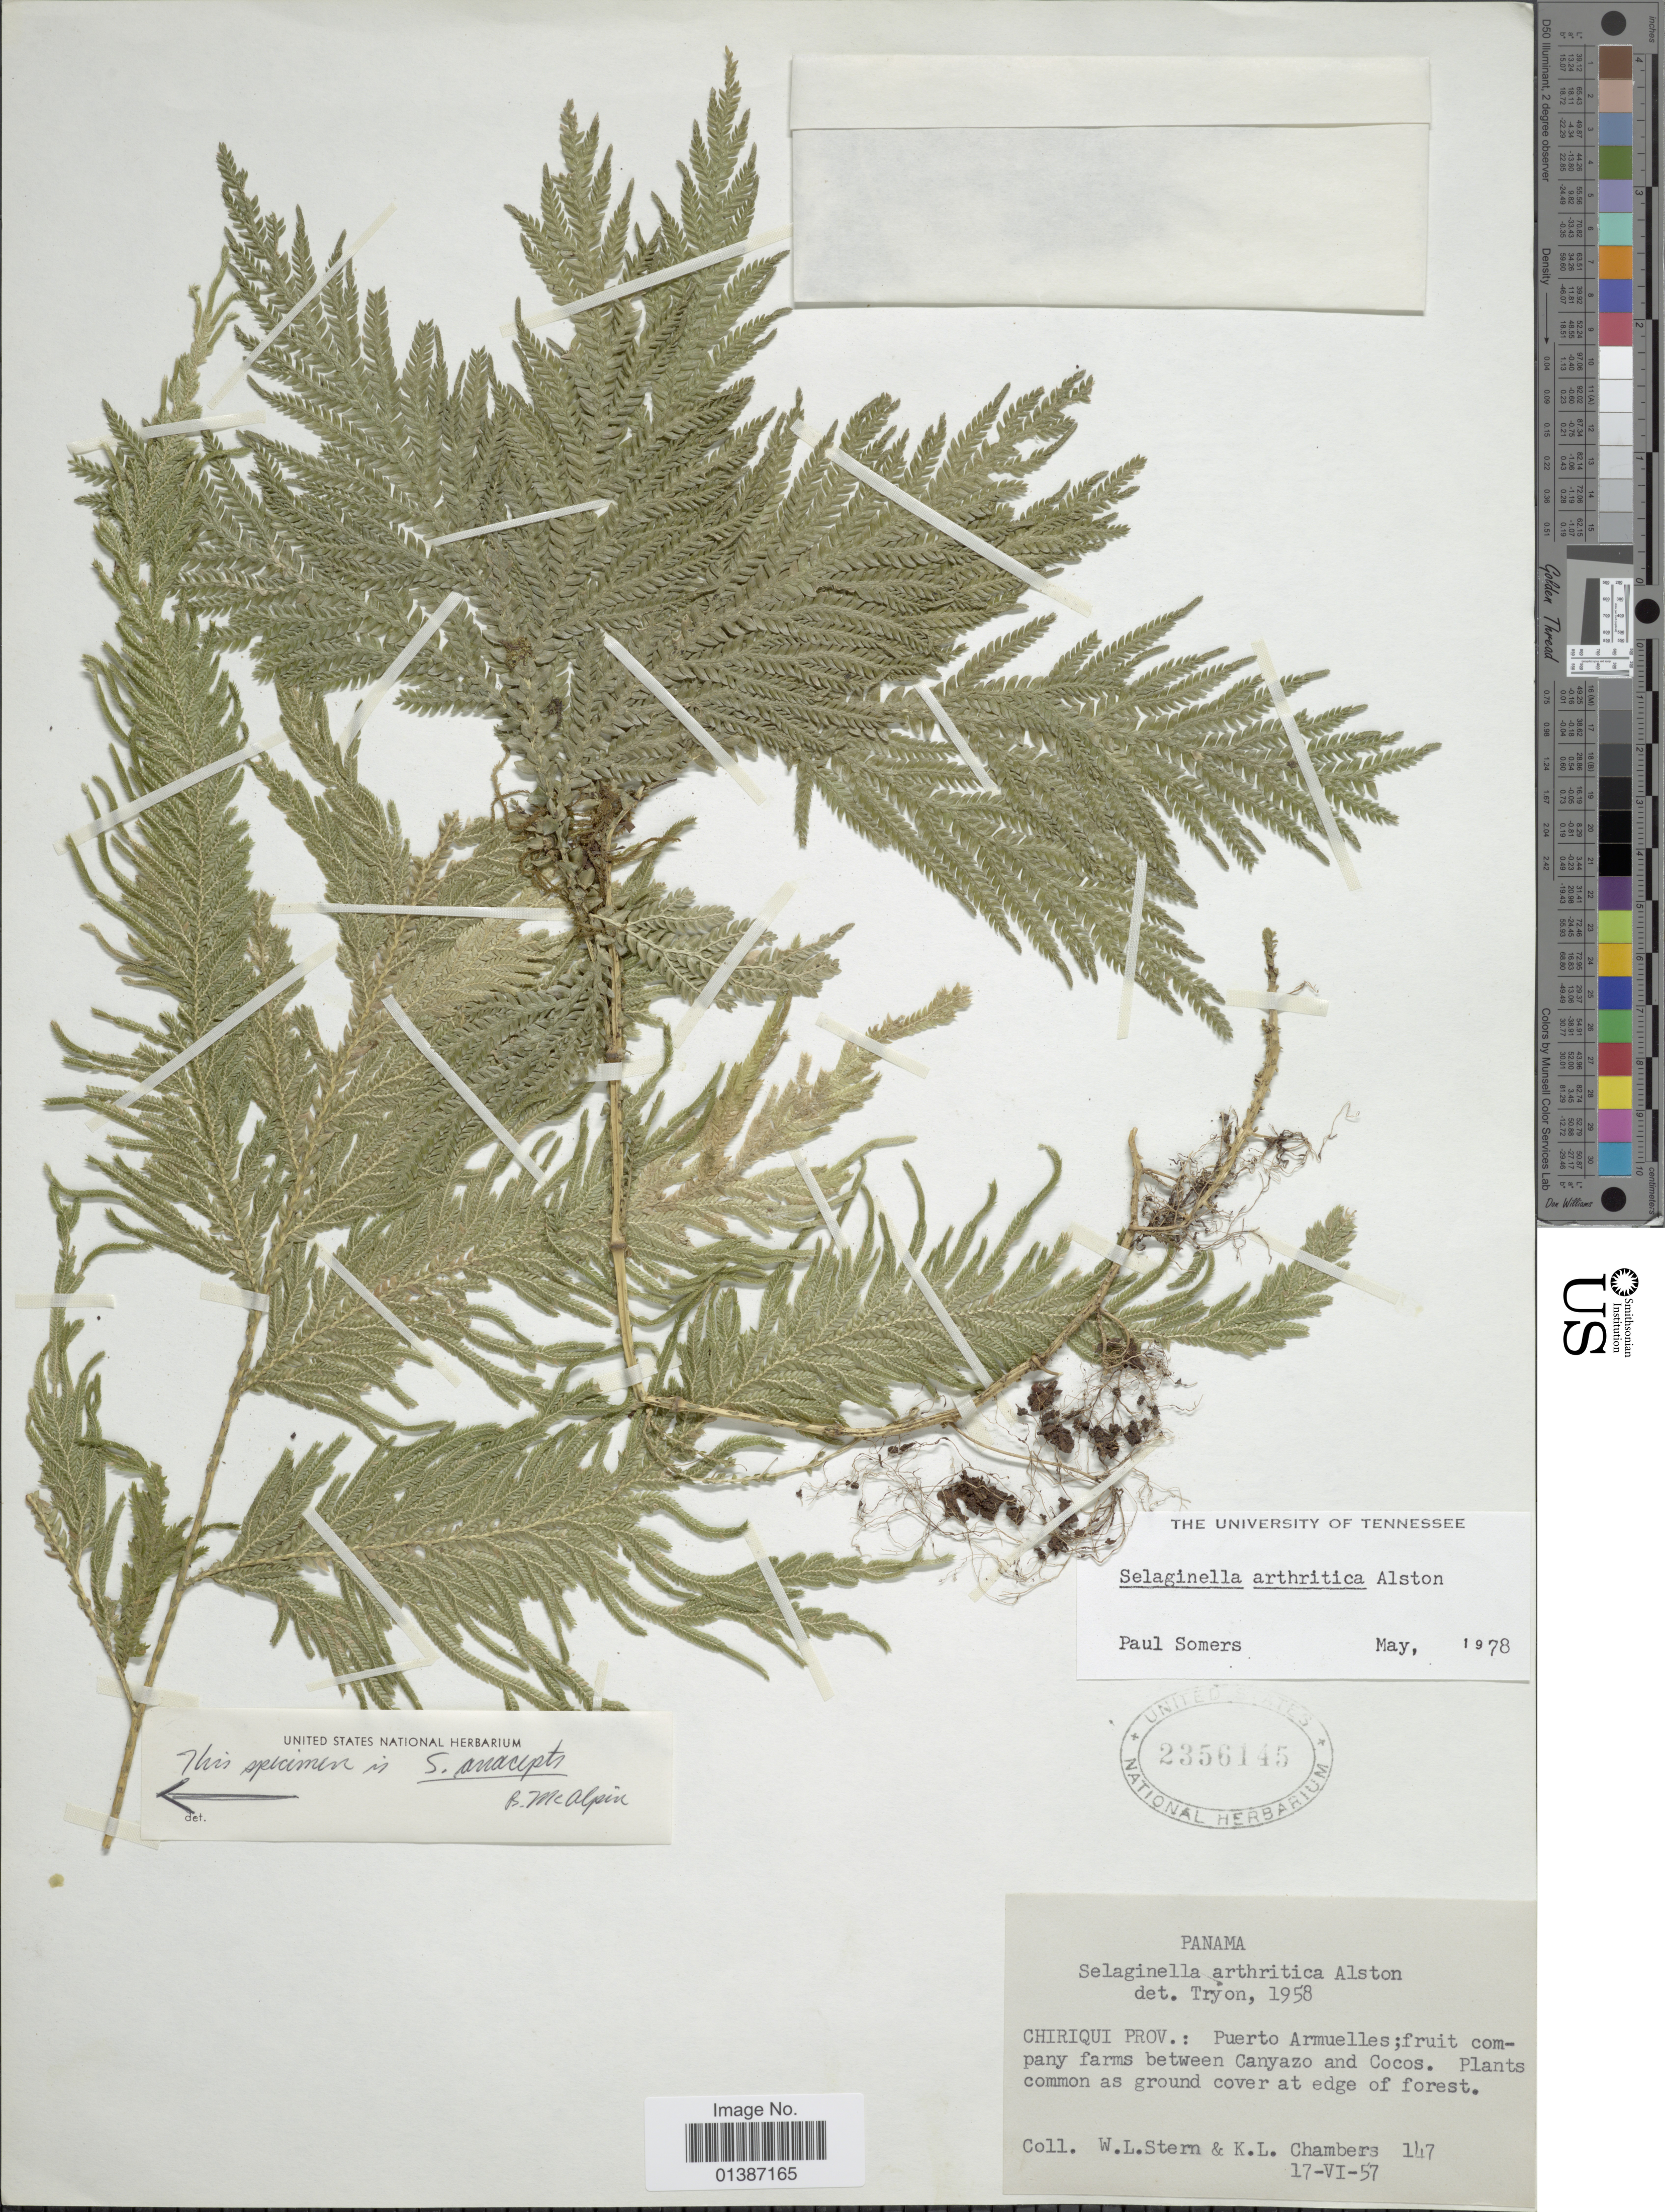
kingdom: Plantae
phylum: Tracheophyta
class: Lycopodiopsida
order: Selaginellales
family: Selaginellaceae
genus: Selaginella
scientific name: Selaginella arthritica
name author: Alston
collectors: W. L. Stern & K. Chambers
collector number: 147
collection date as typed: Transcribed d/m/y: 17/6/57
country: Panama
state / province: Chiriqui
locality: Chiriqui Prov.: Puerto Armuelles; fruit company farms between Canyazo and Cocos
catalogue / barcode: US 2356145